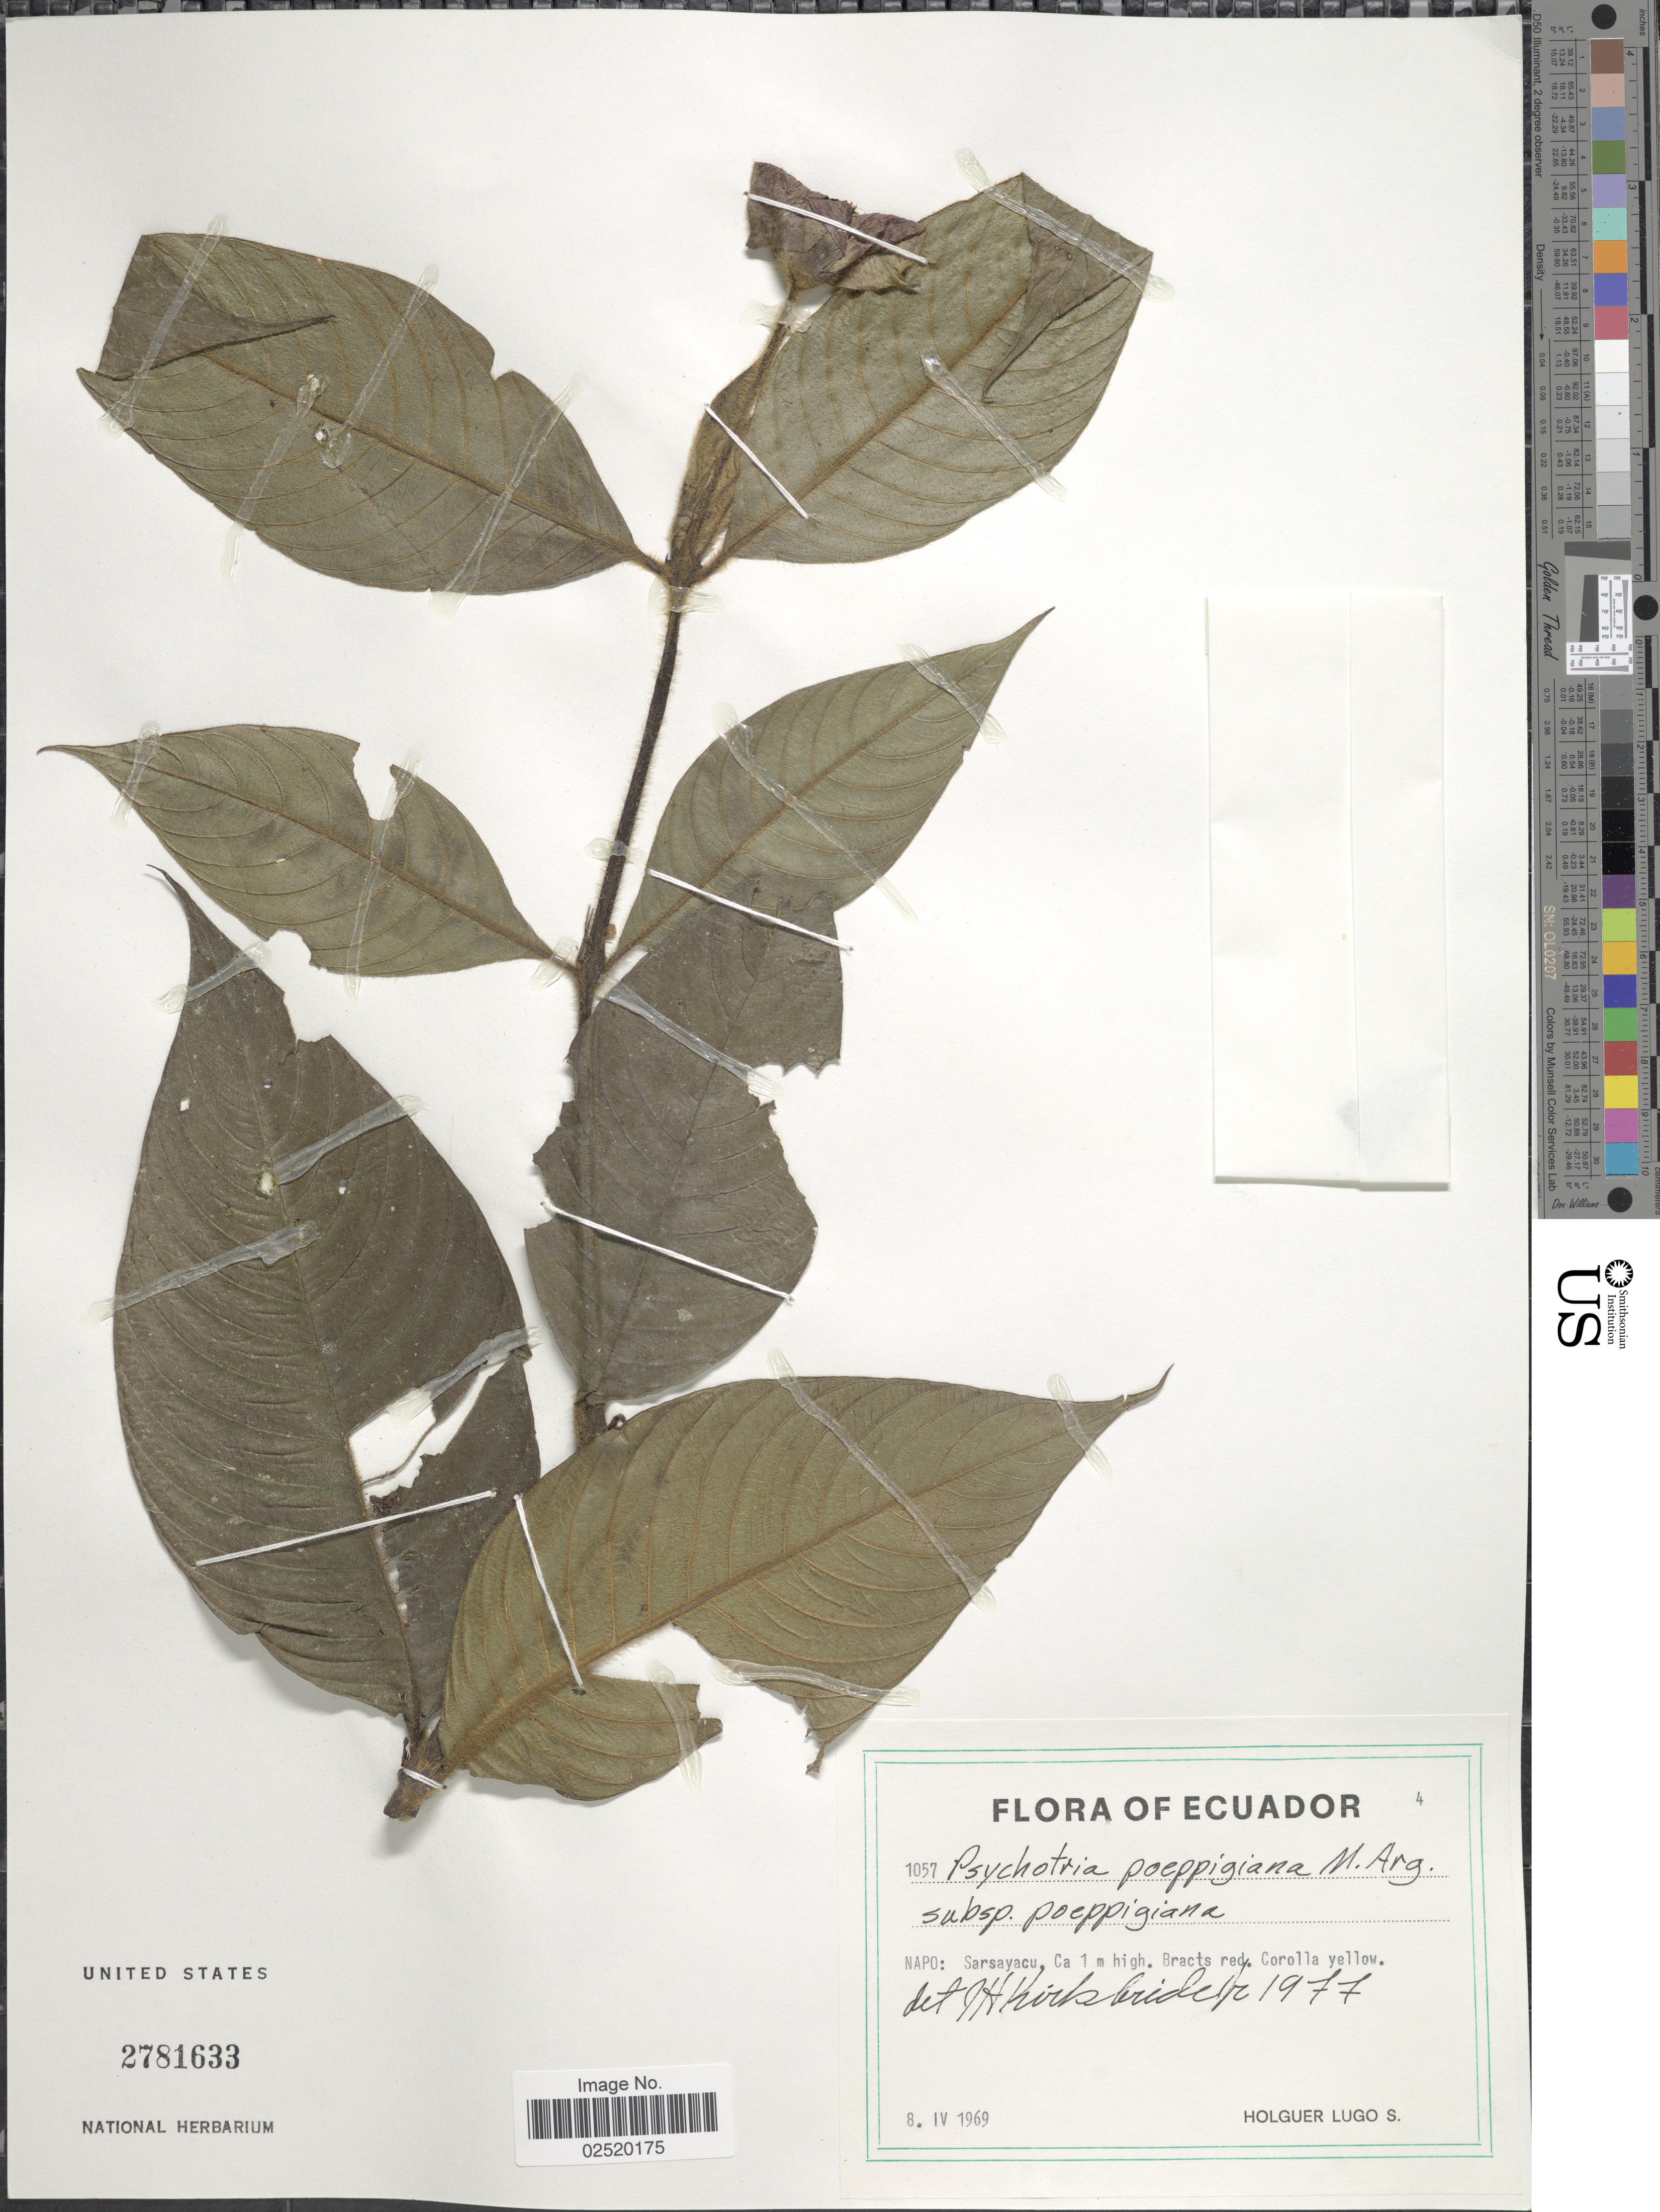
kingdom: Plantae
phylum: Tracheophyta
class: Magnoliopsida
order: Gentianales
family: Rubiaceae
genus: Psychotria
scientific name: Psychotria poeppigiana subsp. poeppigiana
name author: Müll. Arg.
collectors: H. Lugo S.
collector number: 1057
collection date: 1969-04-08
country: Ecuador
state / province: Napo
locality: Napo: Sarsayacu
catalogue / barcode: US 2781633